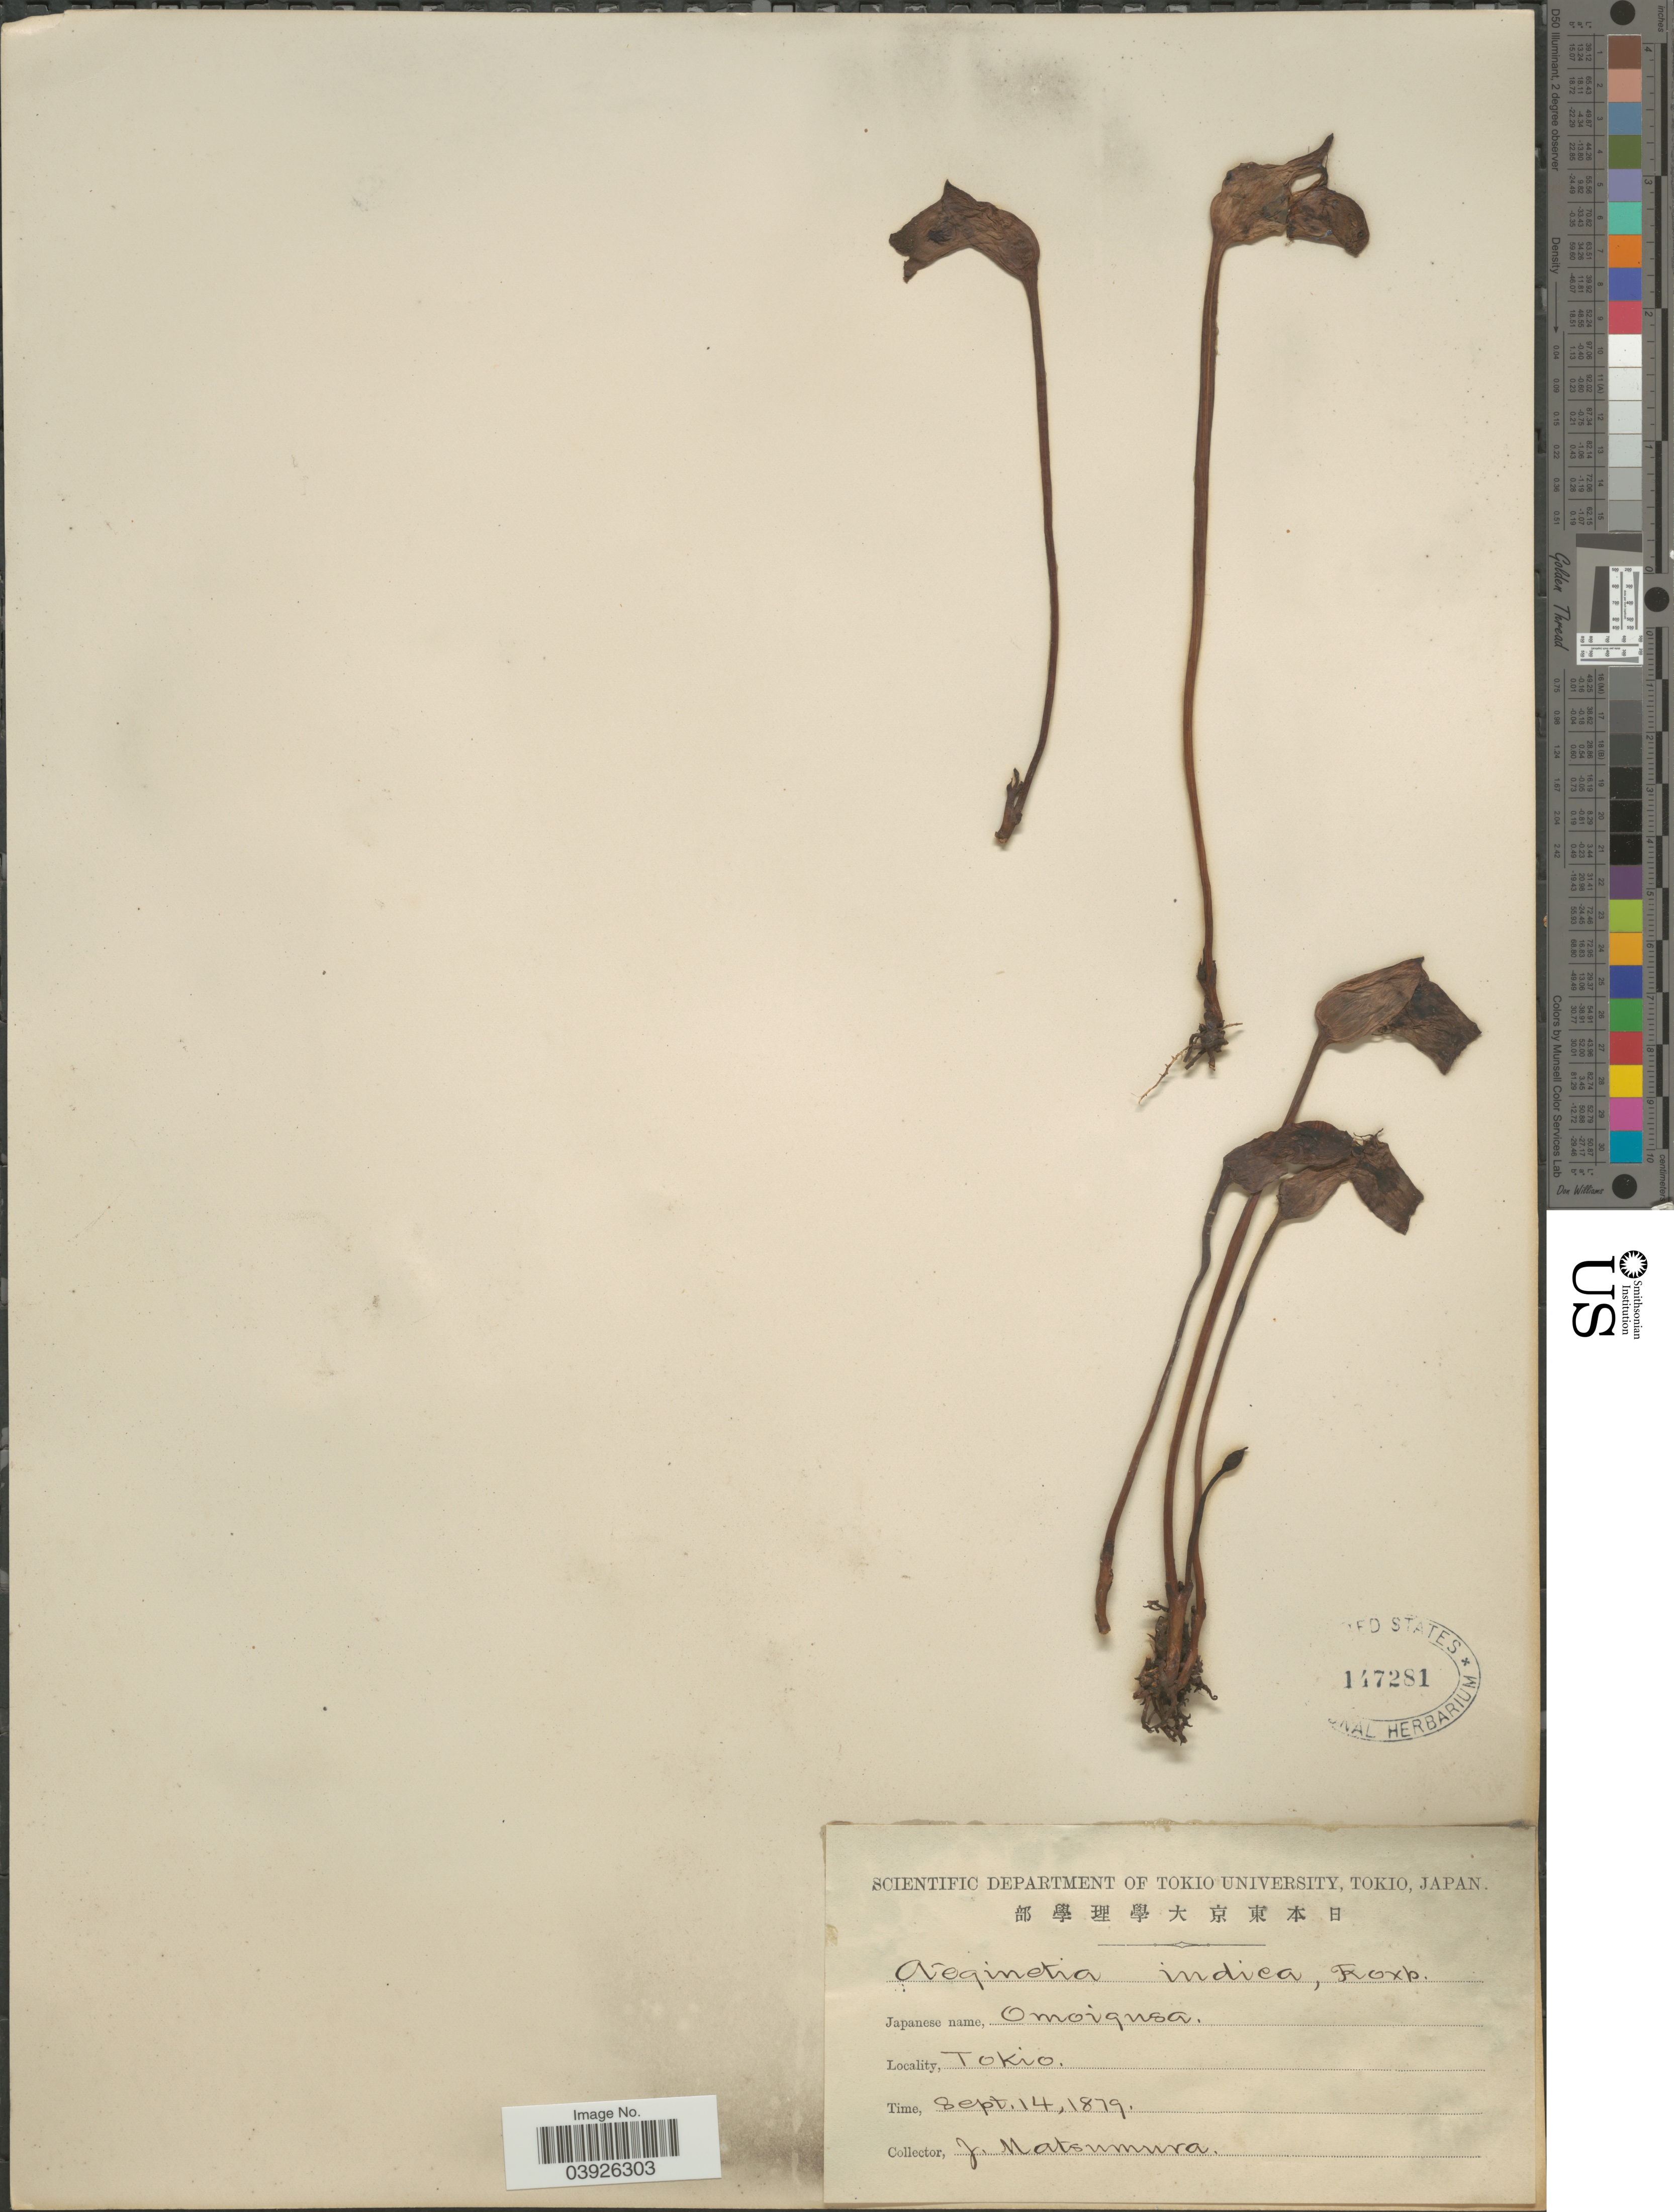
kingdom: Plantae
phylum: Tracheophyta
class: Magnoliopsida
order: Lamiales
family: Orobanchaceae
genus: Aeginetia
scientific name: Aeginetia indica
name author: L.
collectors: J. Matsumura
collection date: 1879-09-14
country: Japan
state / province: Tokyo, Federal City of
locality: Tokio.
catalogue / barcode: US 147281